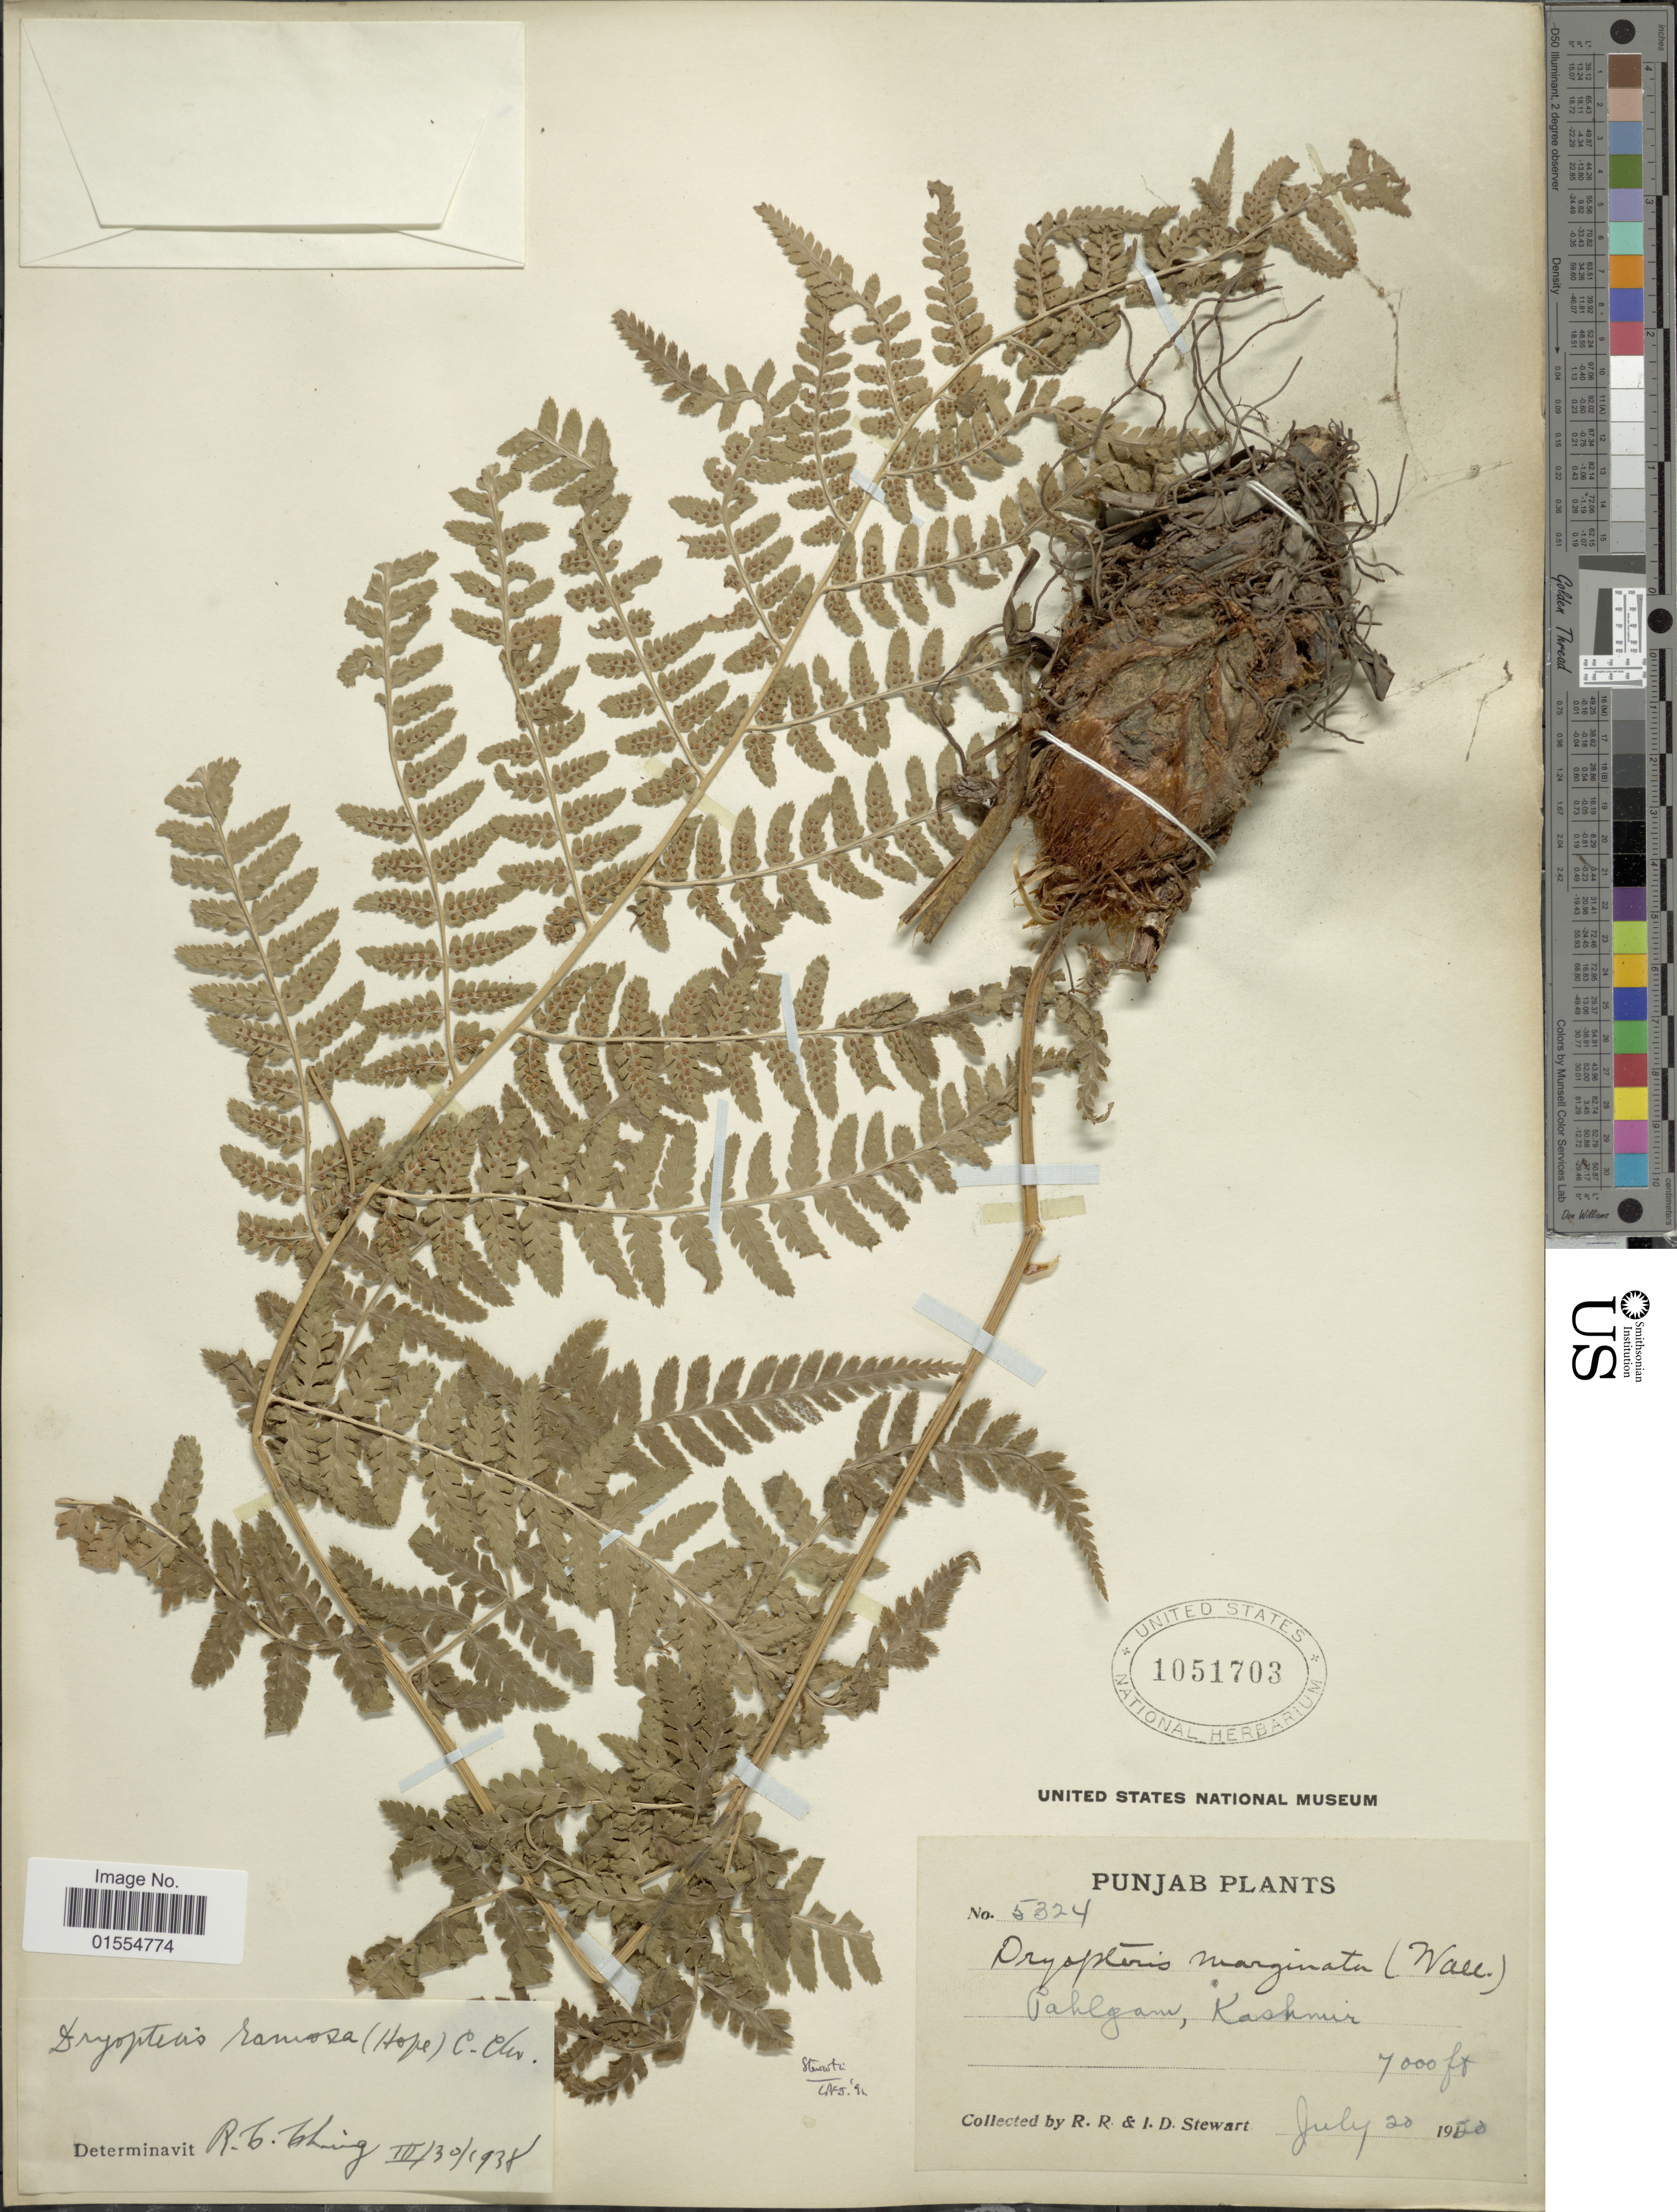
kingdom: Plantae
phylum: Tracheophyta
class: Polypodiopsida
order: Polypodiales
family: Dryopteridaceae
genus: Dryopteris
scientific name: Dryopteris ramosa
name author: (C. Hope) C. Chr.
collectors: R. R. Stewart & I. Stewart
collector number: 5324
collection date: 1920-07-20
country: India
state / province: Punjab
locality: Punjab, Pahlgam, Kashmir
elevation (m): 2134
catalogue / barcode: US 1051703